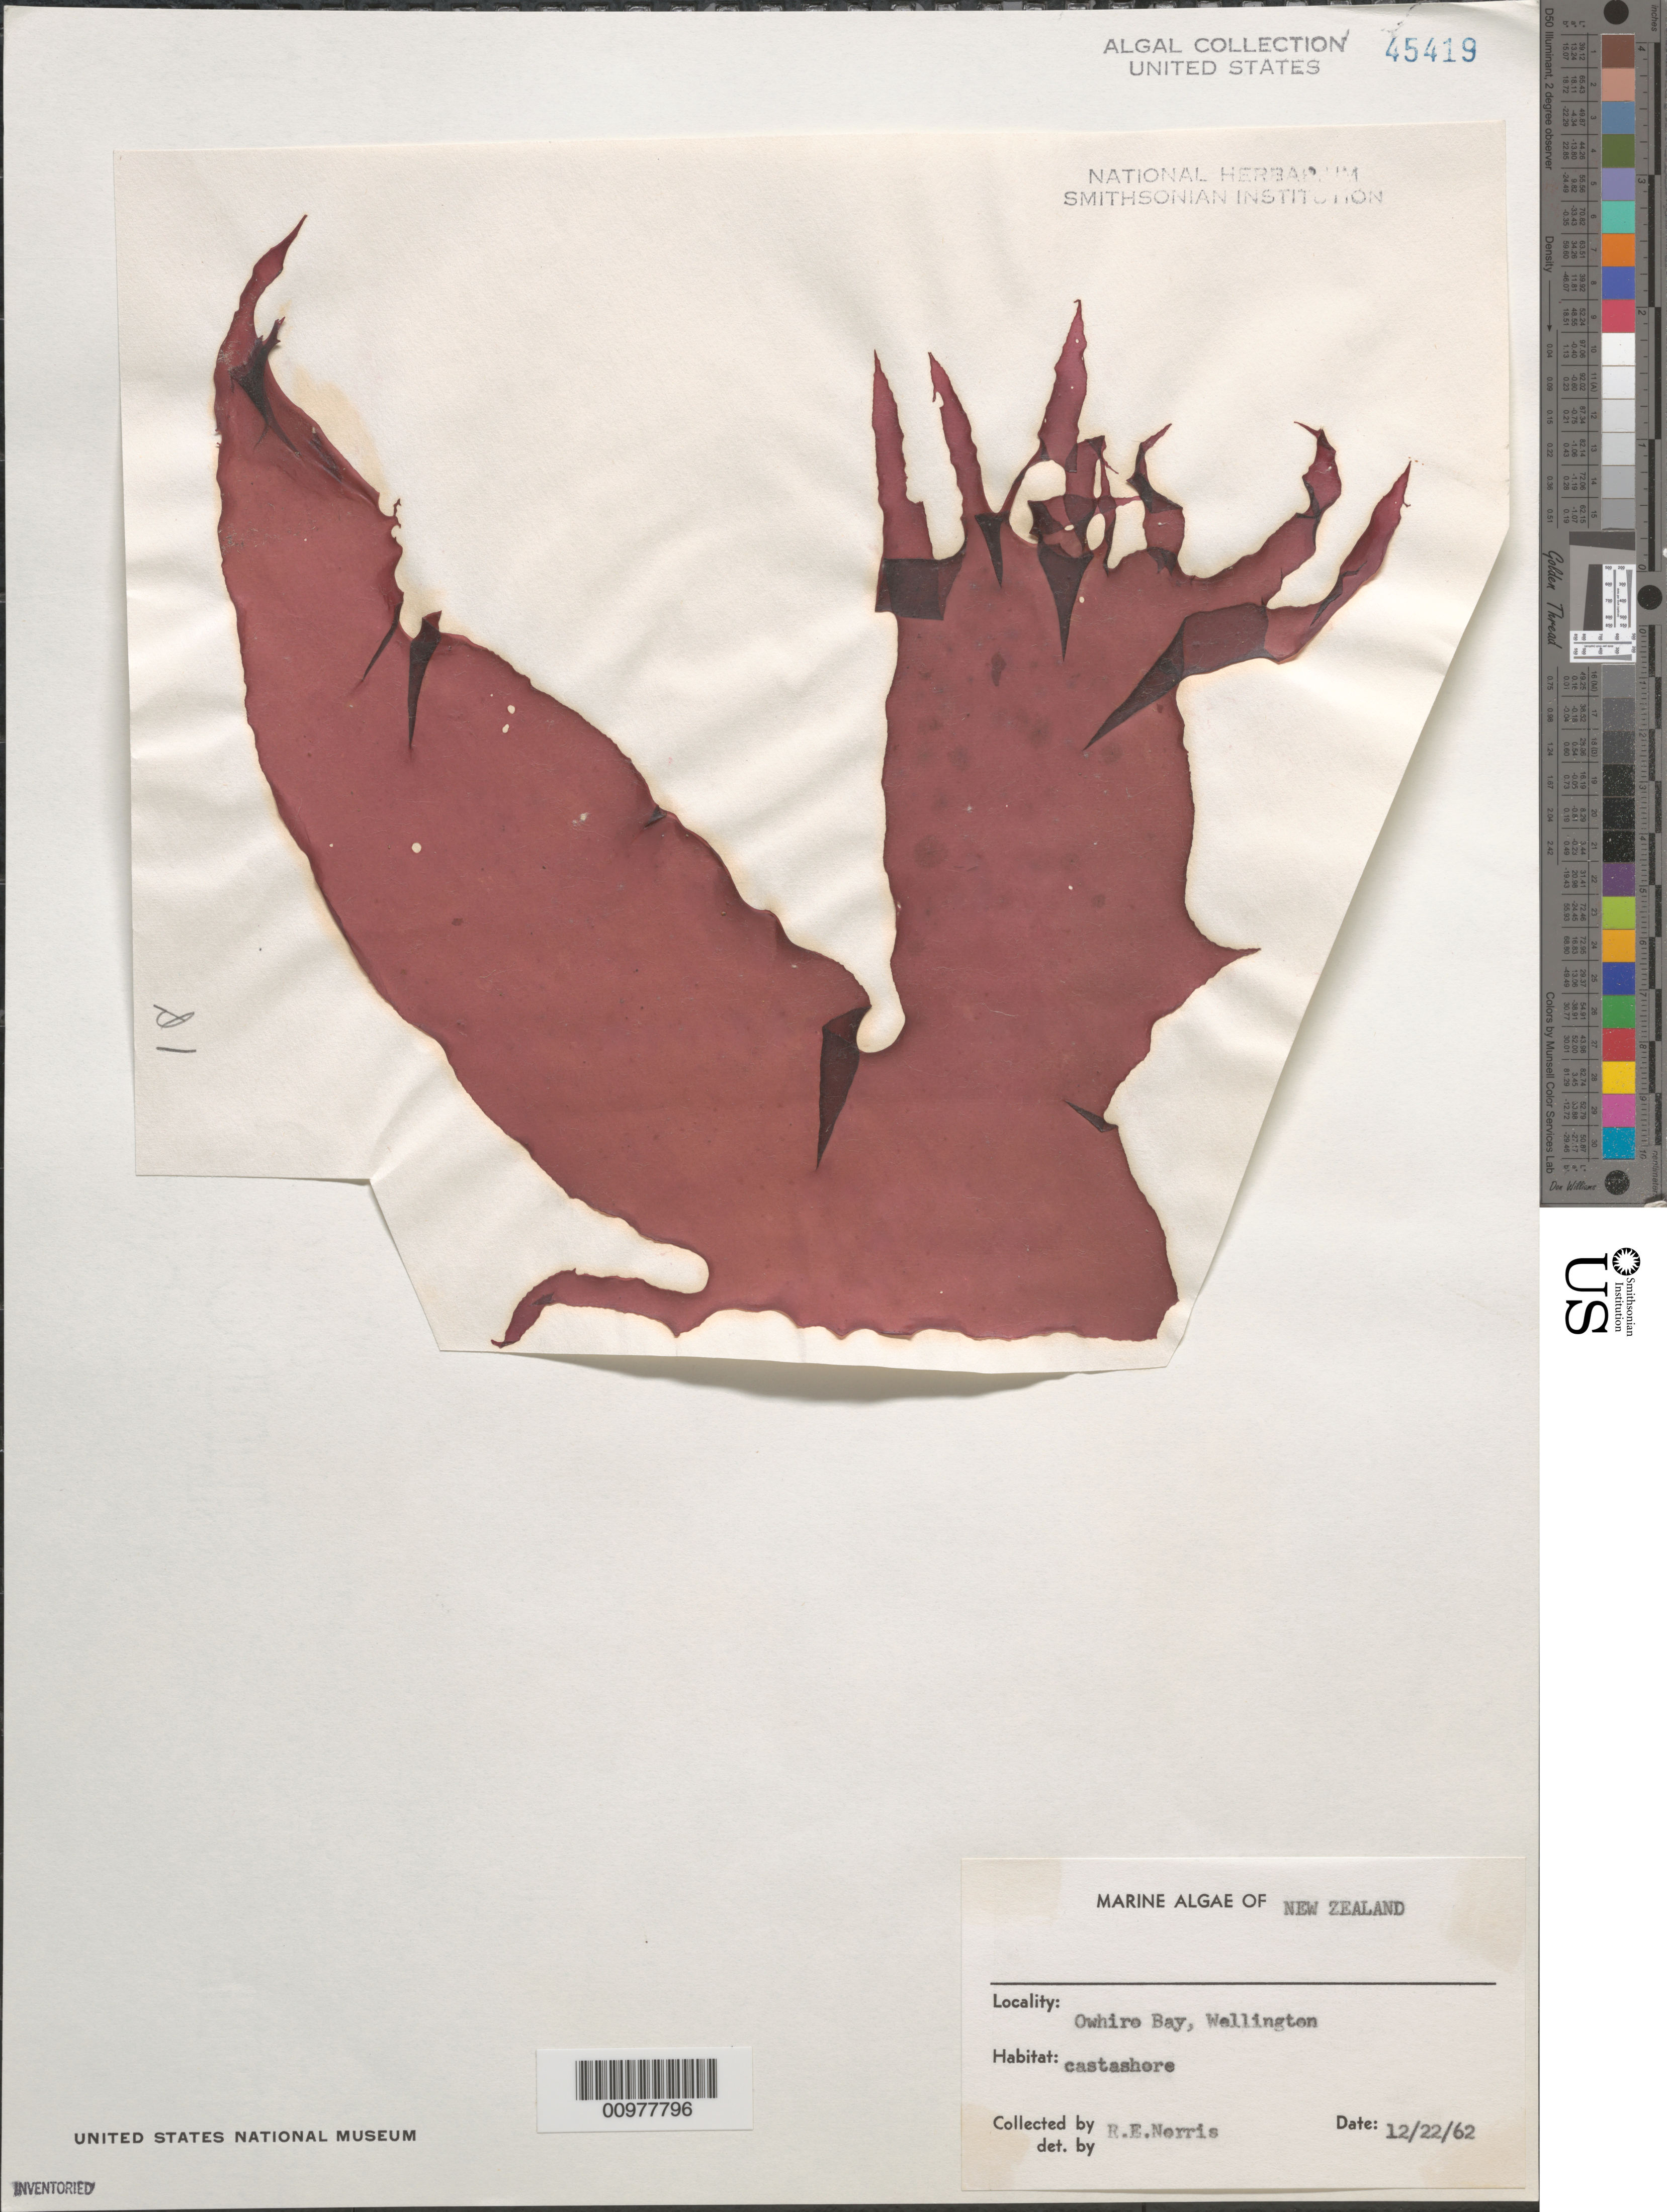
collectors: R. E. Norris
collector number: D-1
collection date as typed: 22 Dec 1962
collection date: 1962-12-22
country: New Zealand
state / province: Wellington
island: North Island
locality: Owhiro Bay, Wellington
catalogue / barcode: US 45419